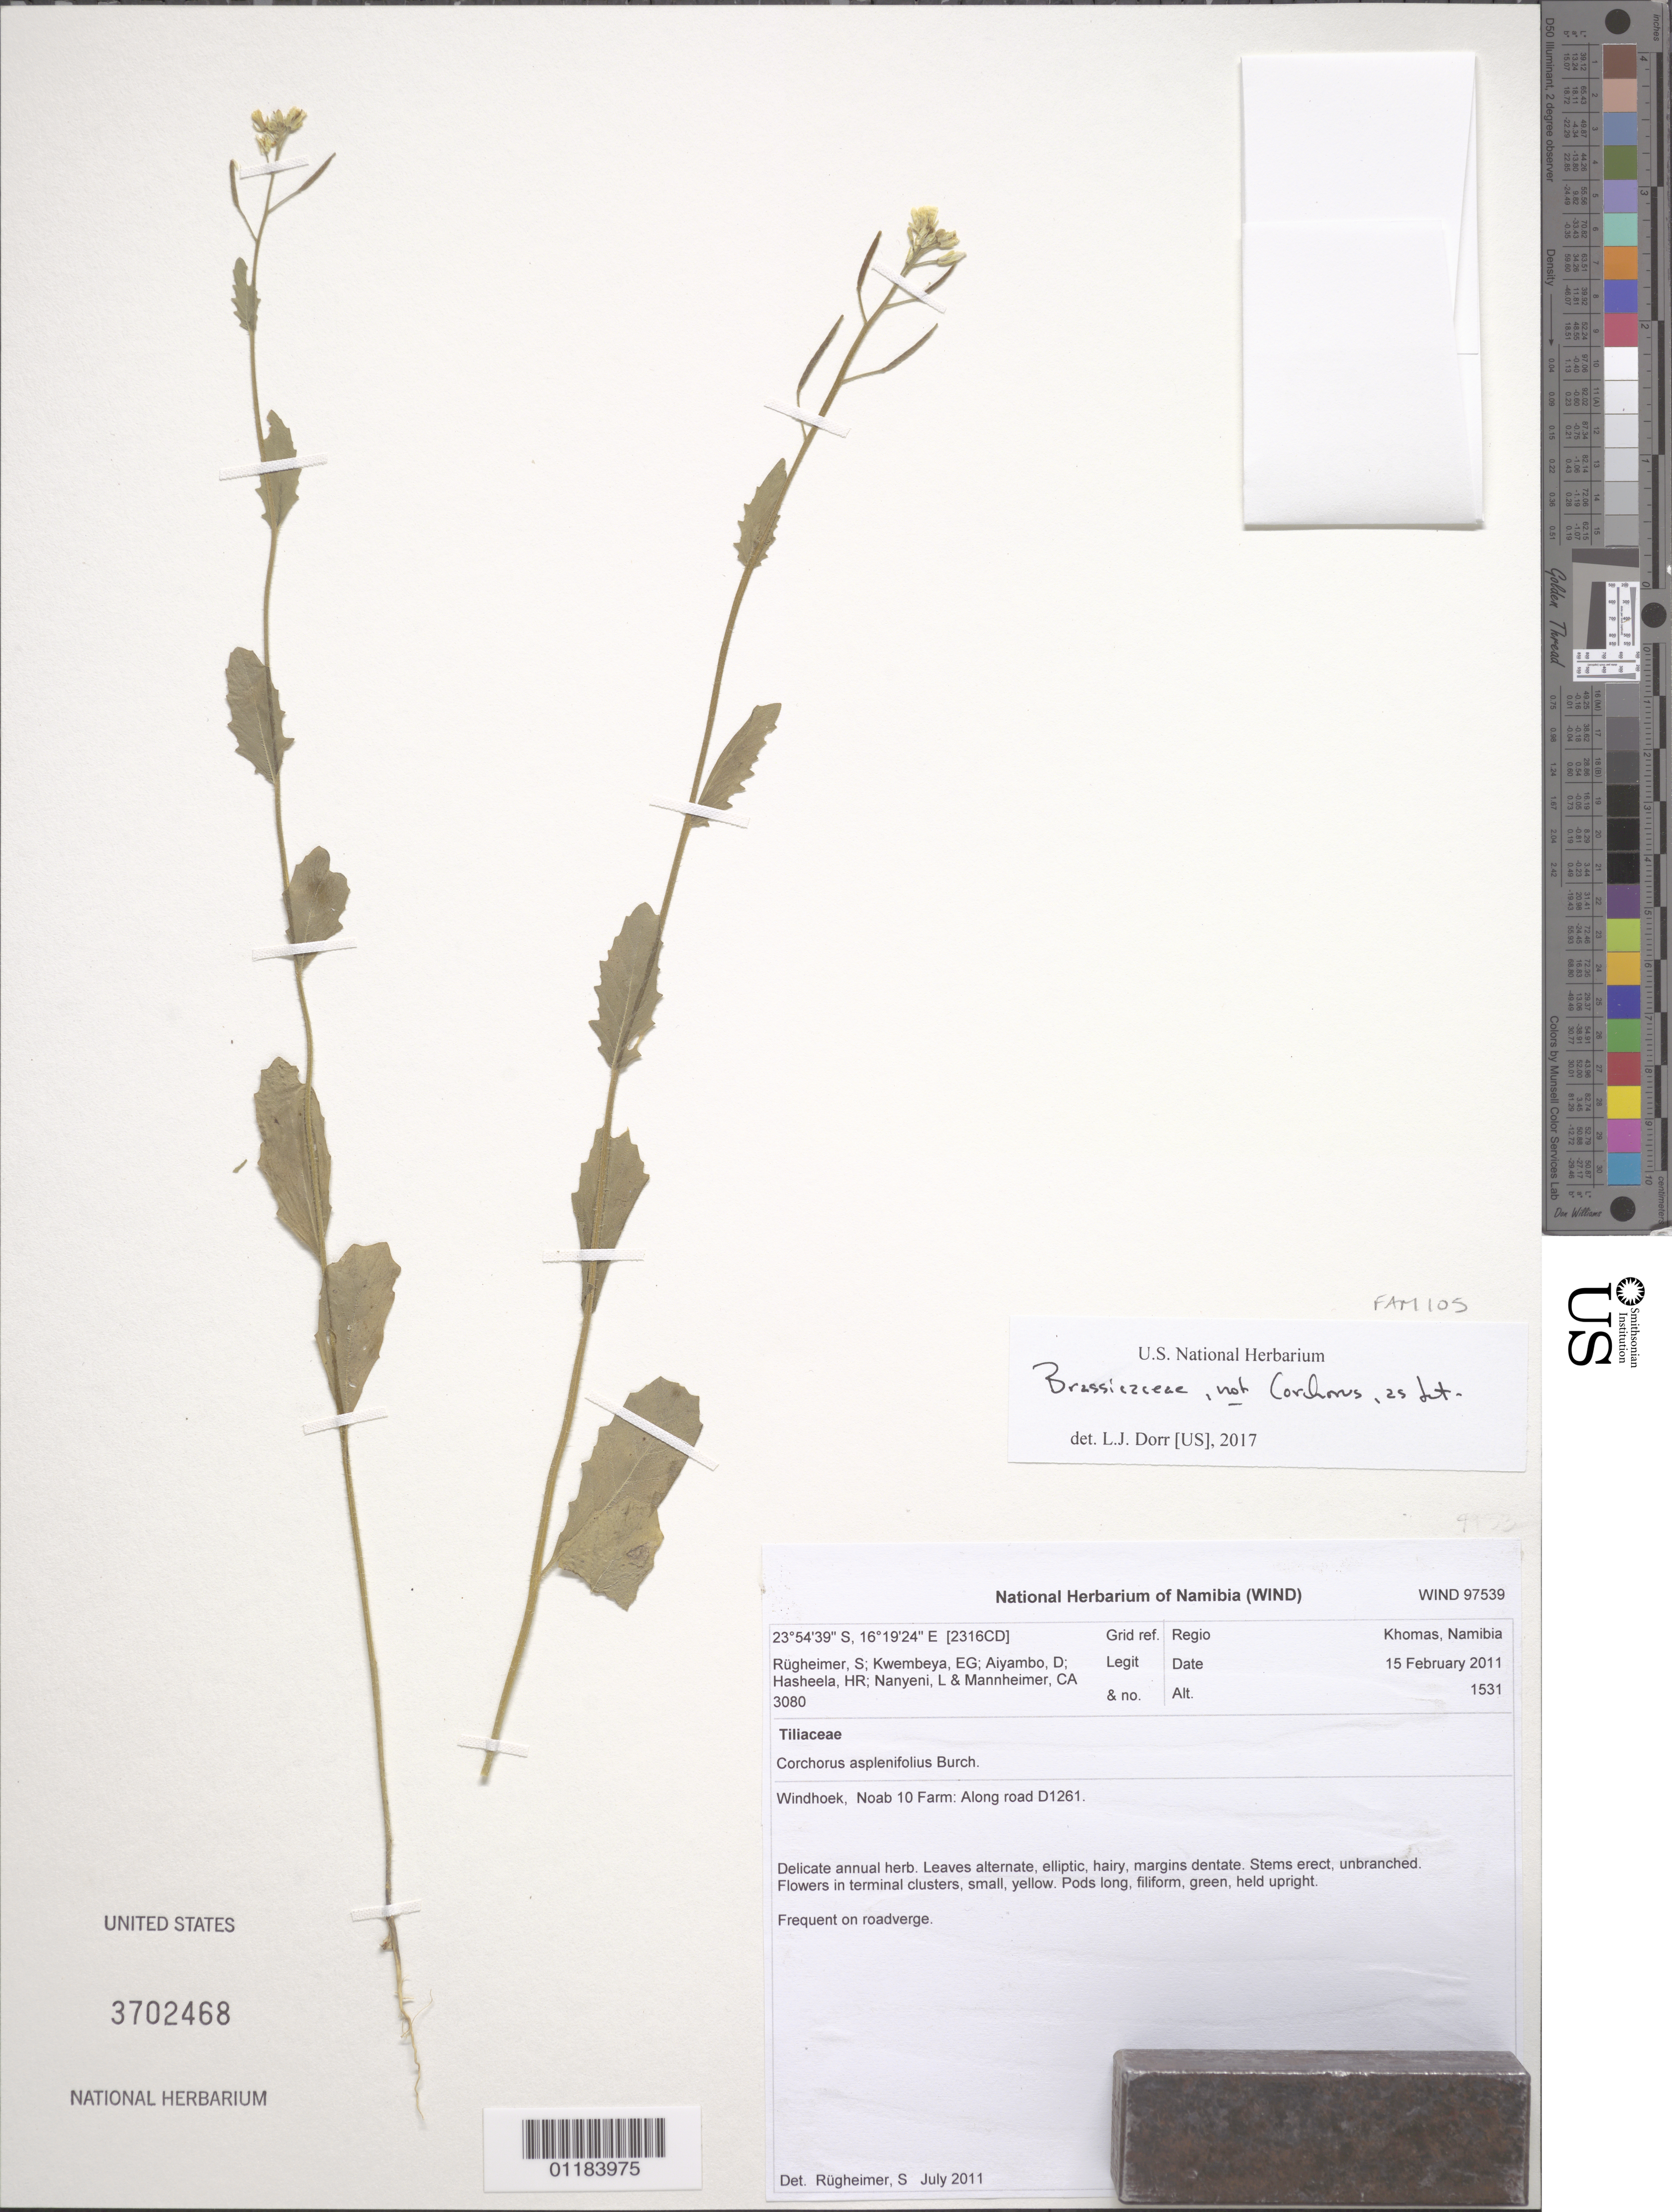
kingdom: Plantae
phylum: Tracheophyta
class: Magnoliopsida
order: Malvales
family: Malvaceae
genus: Corchorus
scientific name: Corchorus asplenifolius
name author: Burch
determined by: Rugheimer, S.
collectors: S. Rugheimer, E. Kwembeya, D. Aiyambo, H. Hasheela, L. Nanyeni & C. A. Mannheimer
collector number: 3080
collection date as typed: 15 feb 2011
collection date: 2011-02-15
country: Namibia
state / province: Khomas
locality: Windhoek, Noab 10 Farm: along road D1261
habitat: roadverge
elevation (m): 1531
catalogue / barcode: US 3702468